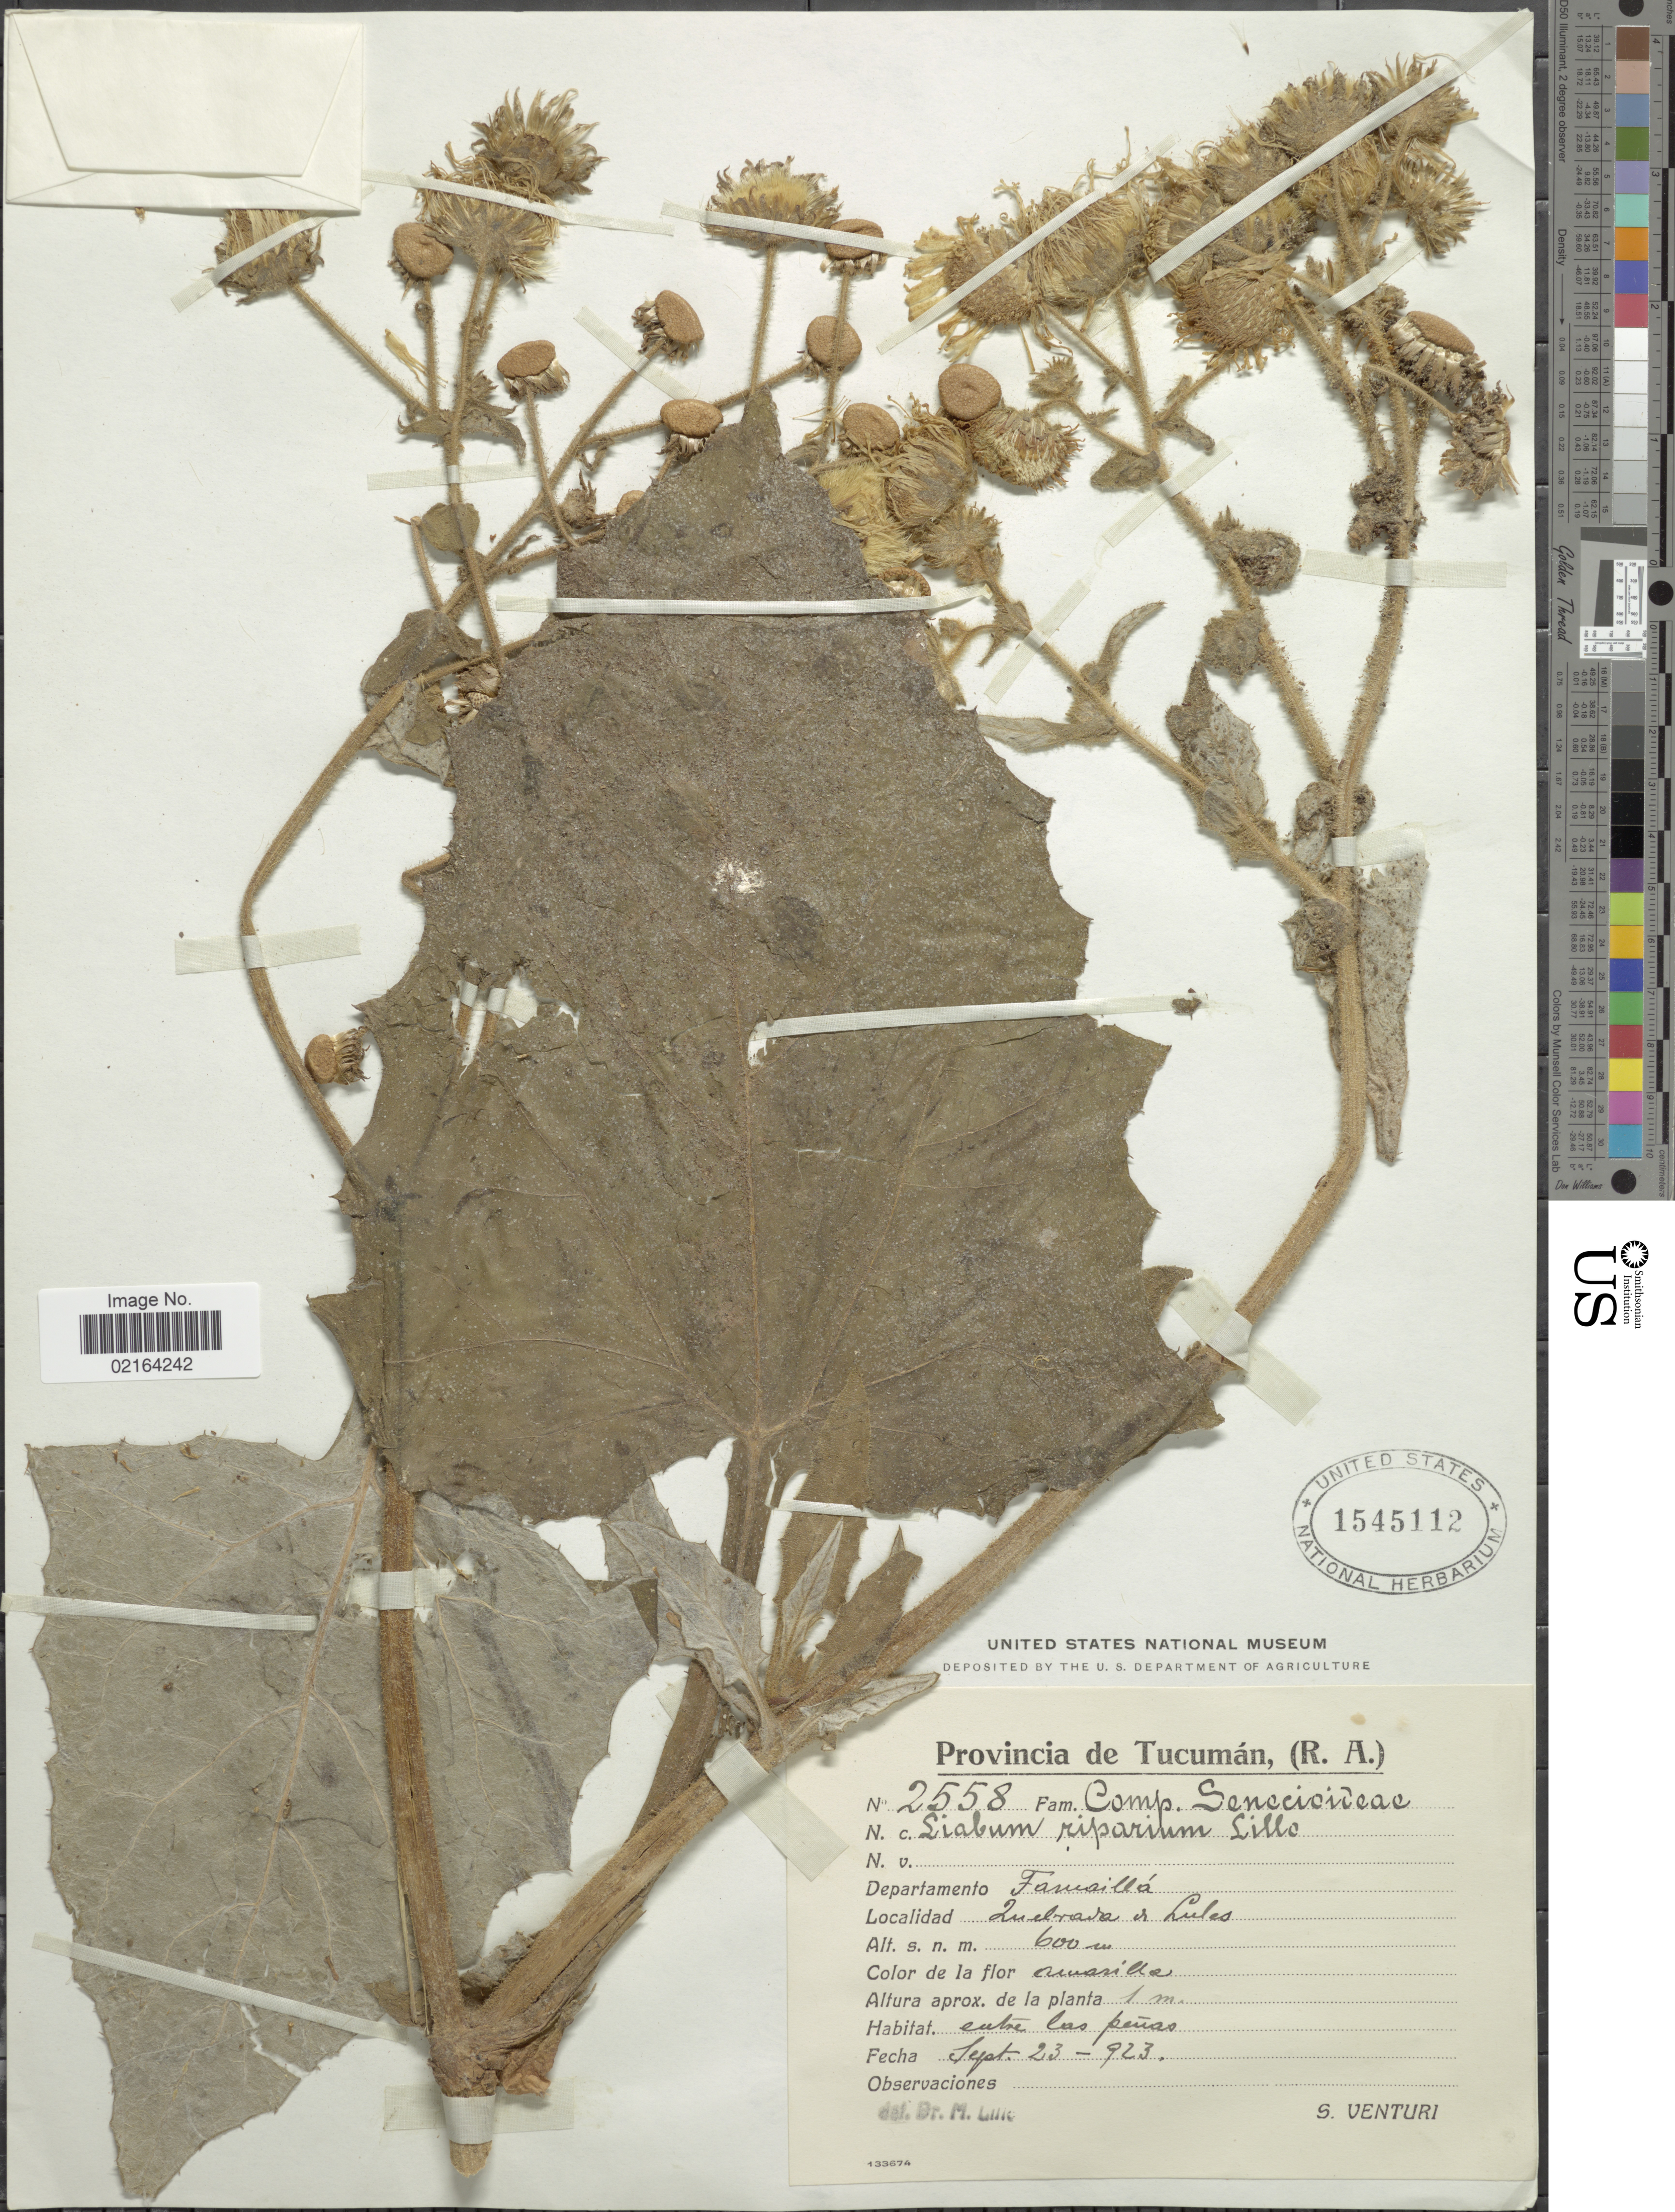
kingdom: Plantae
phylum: Tracheophyta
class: Magnoliopsida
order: Asterales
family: Asteraceae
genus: Microliabum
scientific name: Microliabum polymnioides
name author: (R.E. Fr.) H. Rob.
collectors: S. Venturi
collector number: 2558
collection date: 1923-09-23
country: Argentina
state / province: Tucumán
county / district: Famailla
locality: Quebrada de Lules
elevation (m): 600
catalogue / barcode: US 1545112